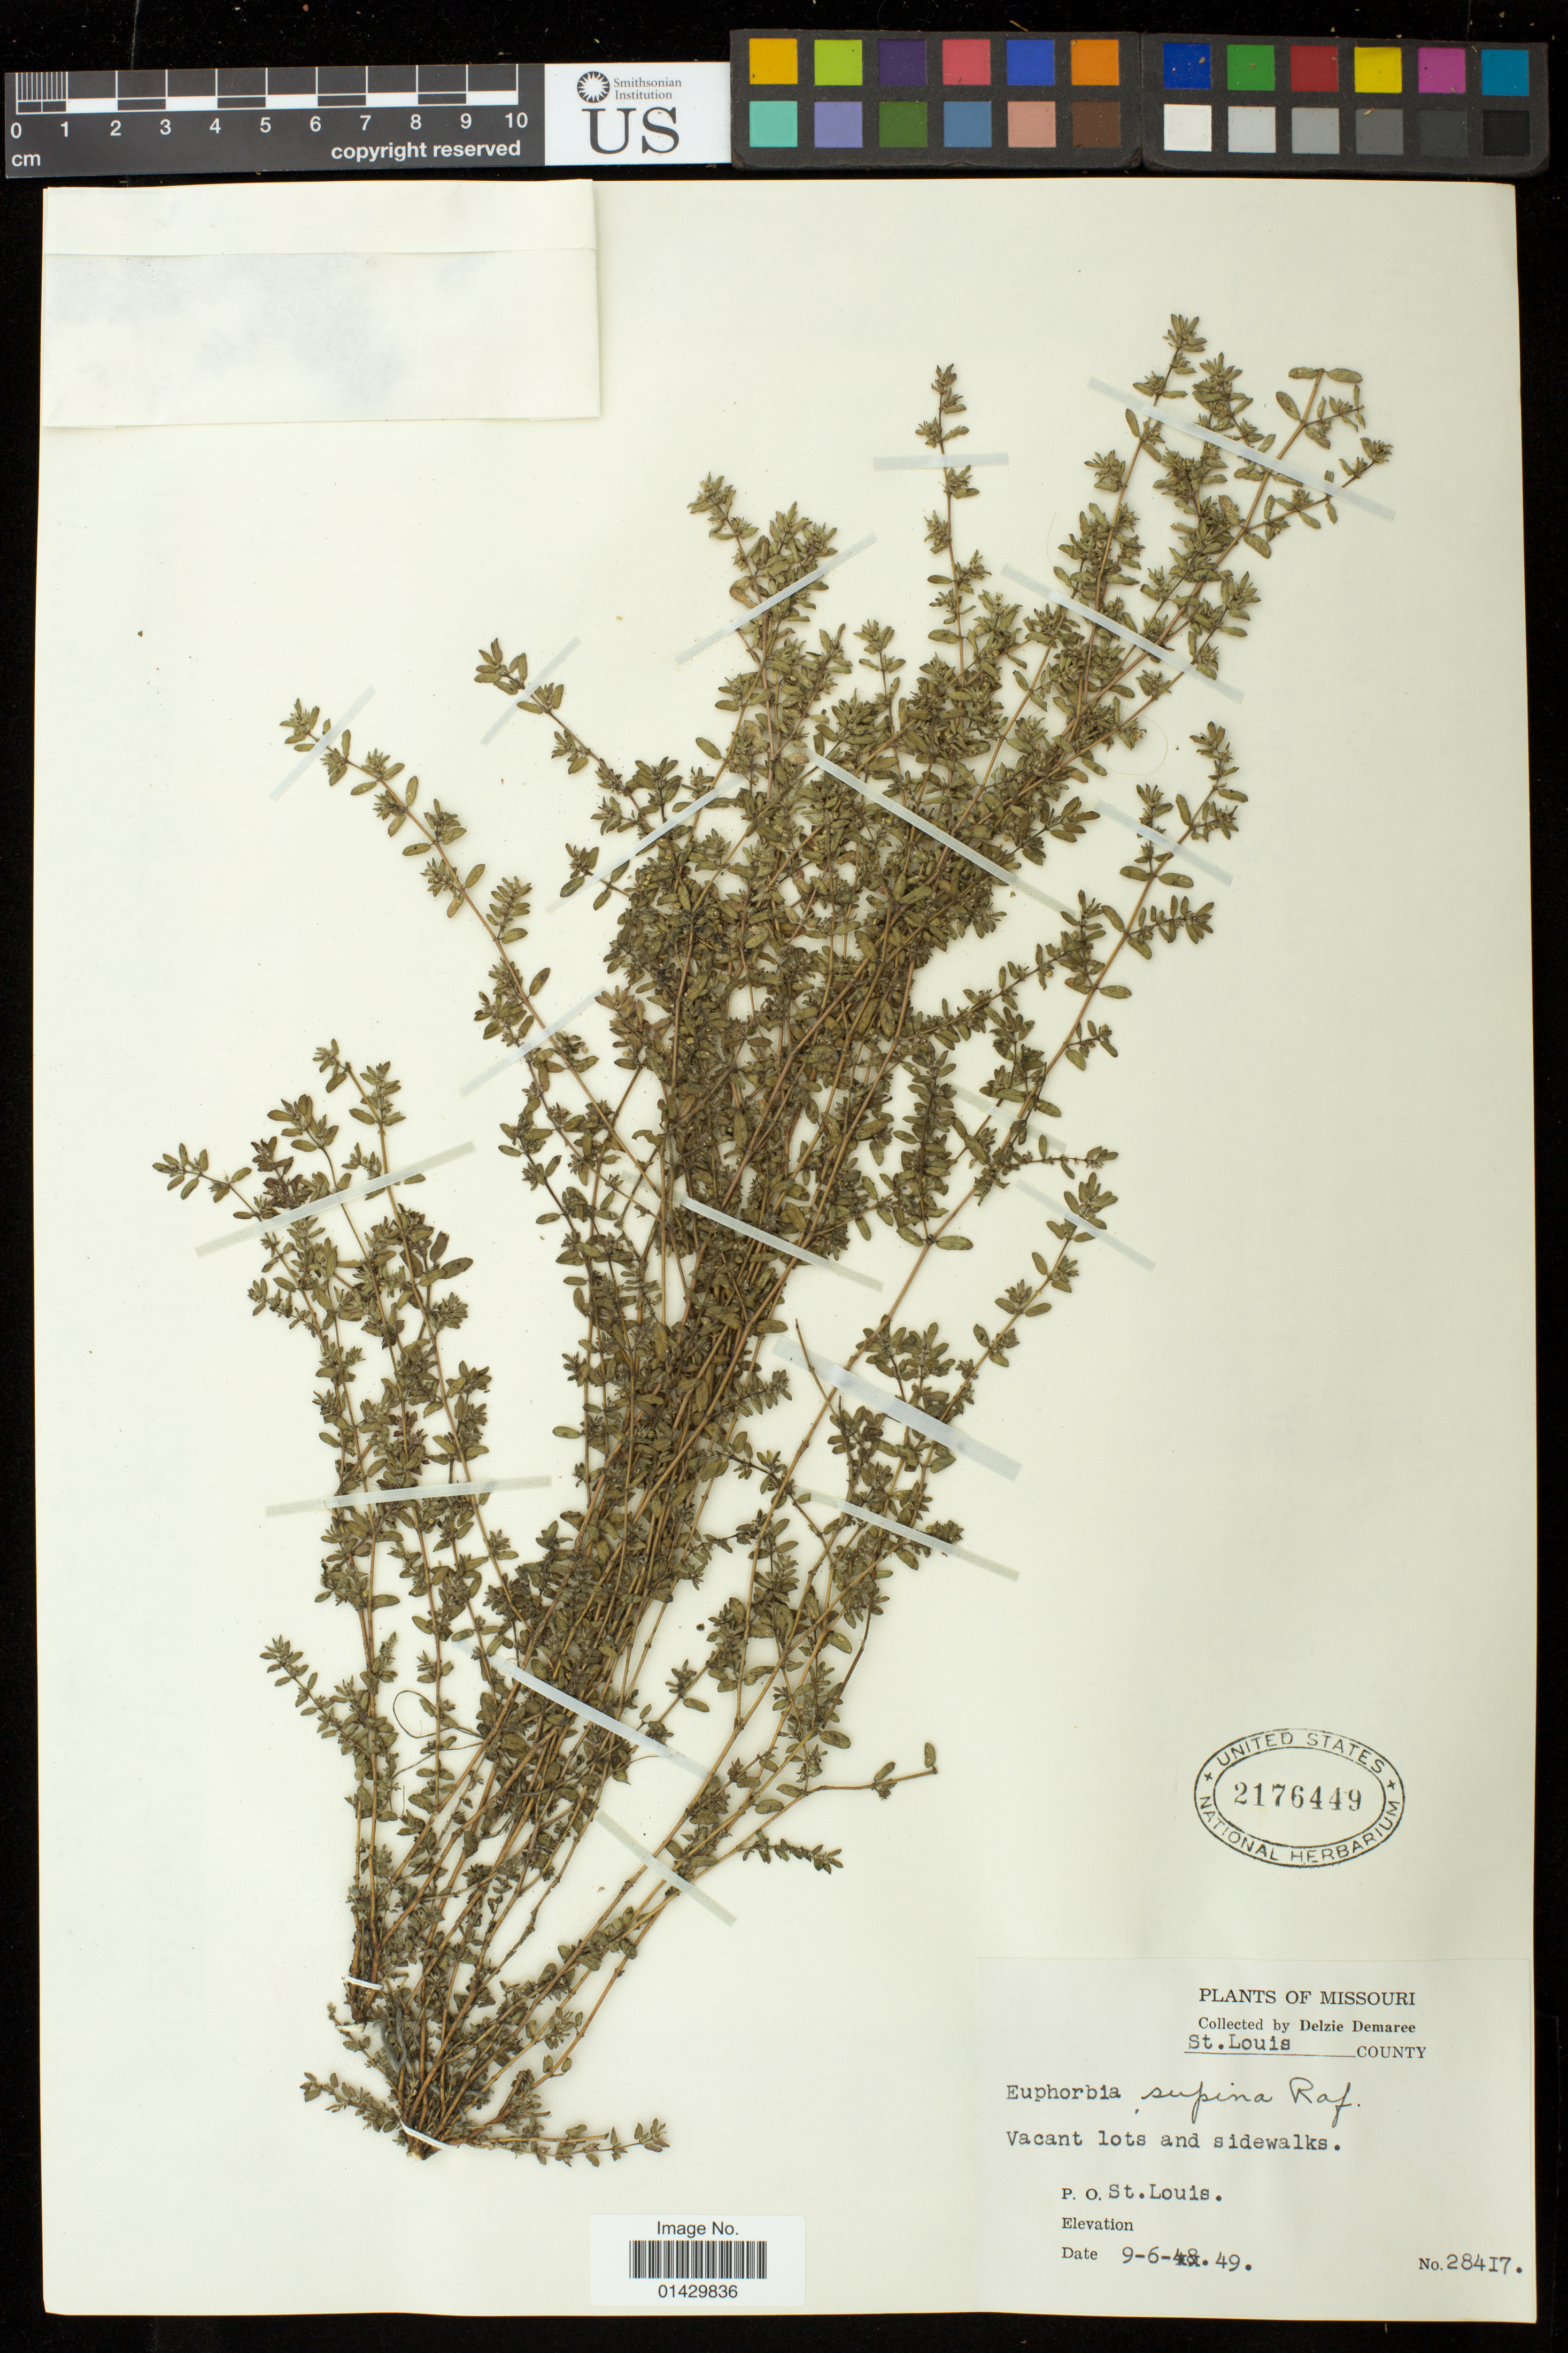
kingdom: Plantae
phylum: Tracheophyta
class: Magnoliopsida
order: Malpighiales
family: Euphorbiaceae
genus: Euphorbia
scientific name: Euphorbia maculata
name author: L.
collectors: D. Demaree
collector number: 28417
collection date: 1949-09-06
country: United States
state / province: Missouri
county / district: St. Louis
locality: P.O. St. Louis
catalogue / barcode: US 2176449